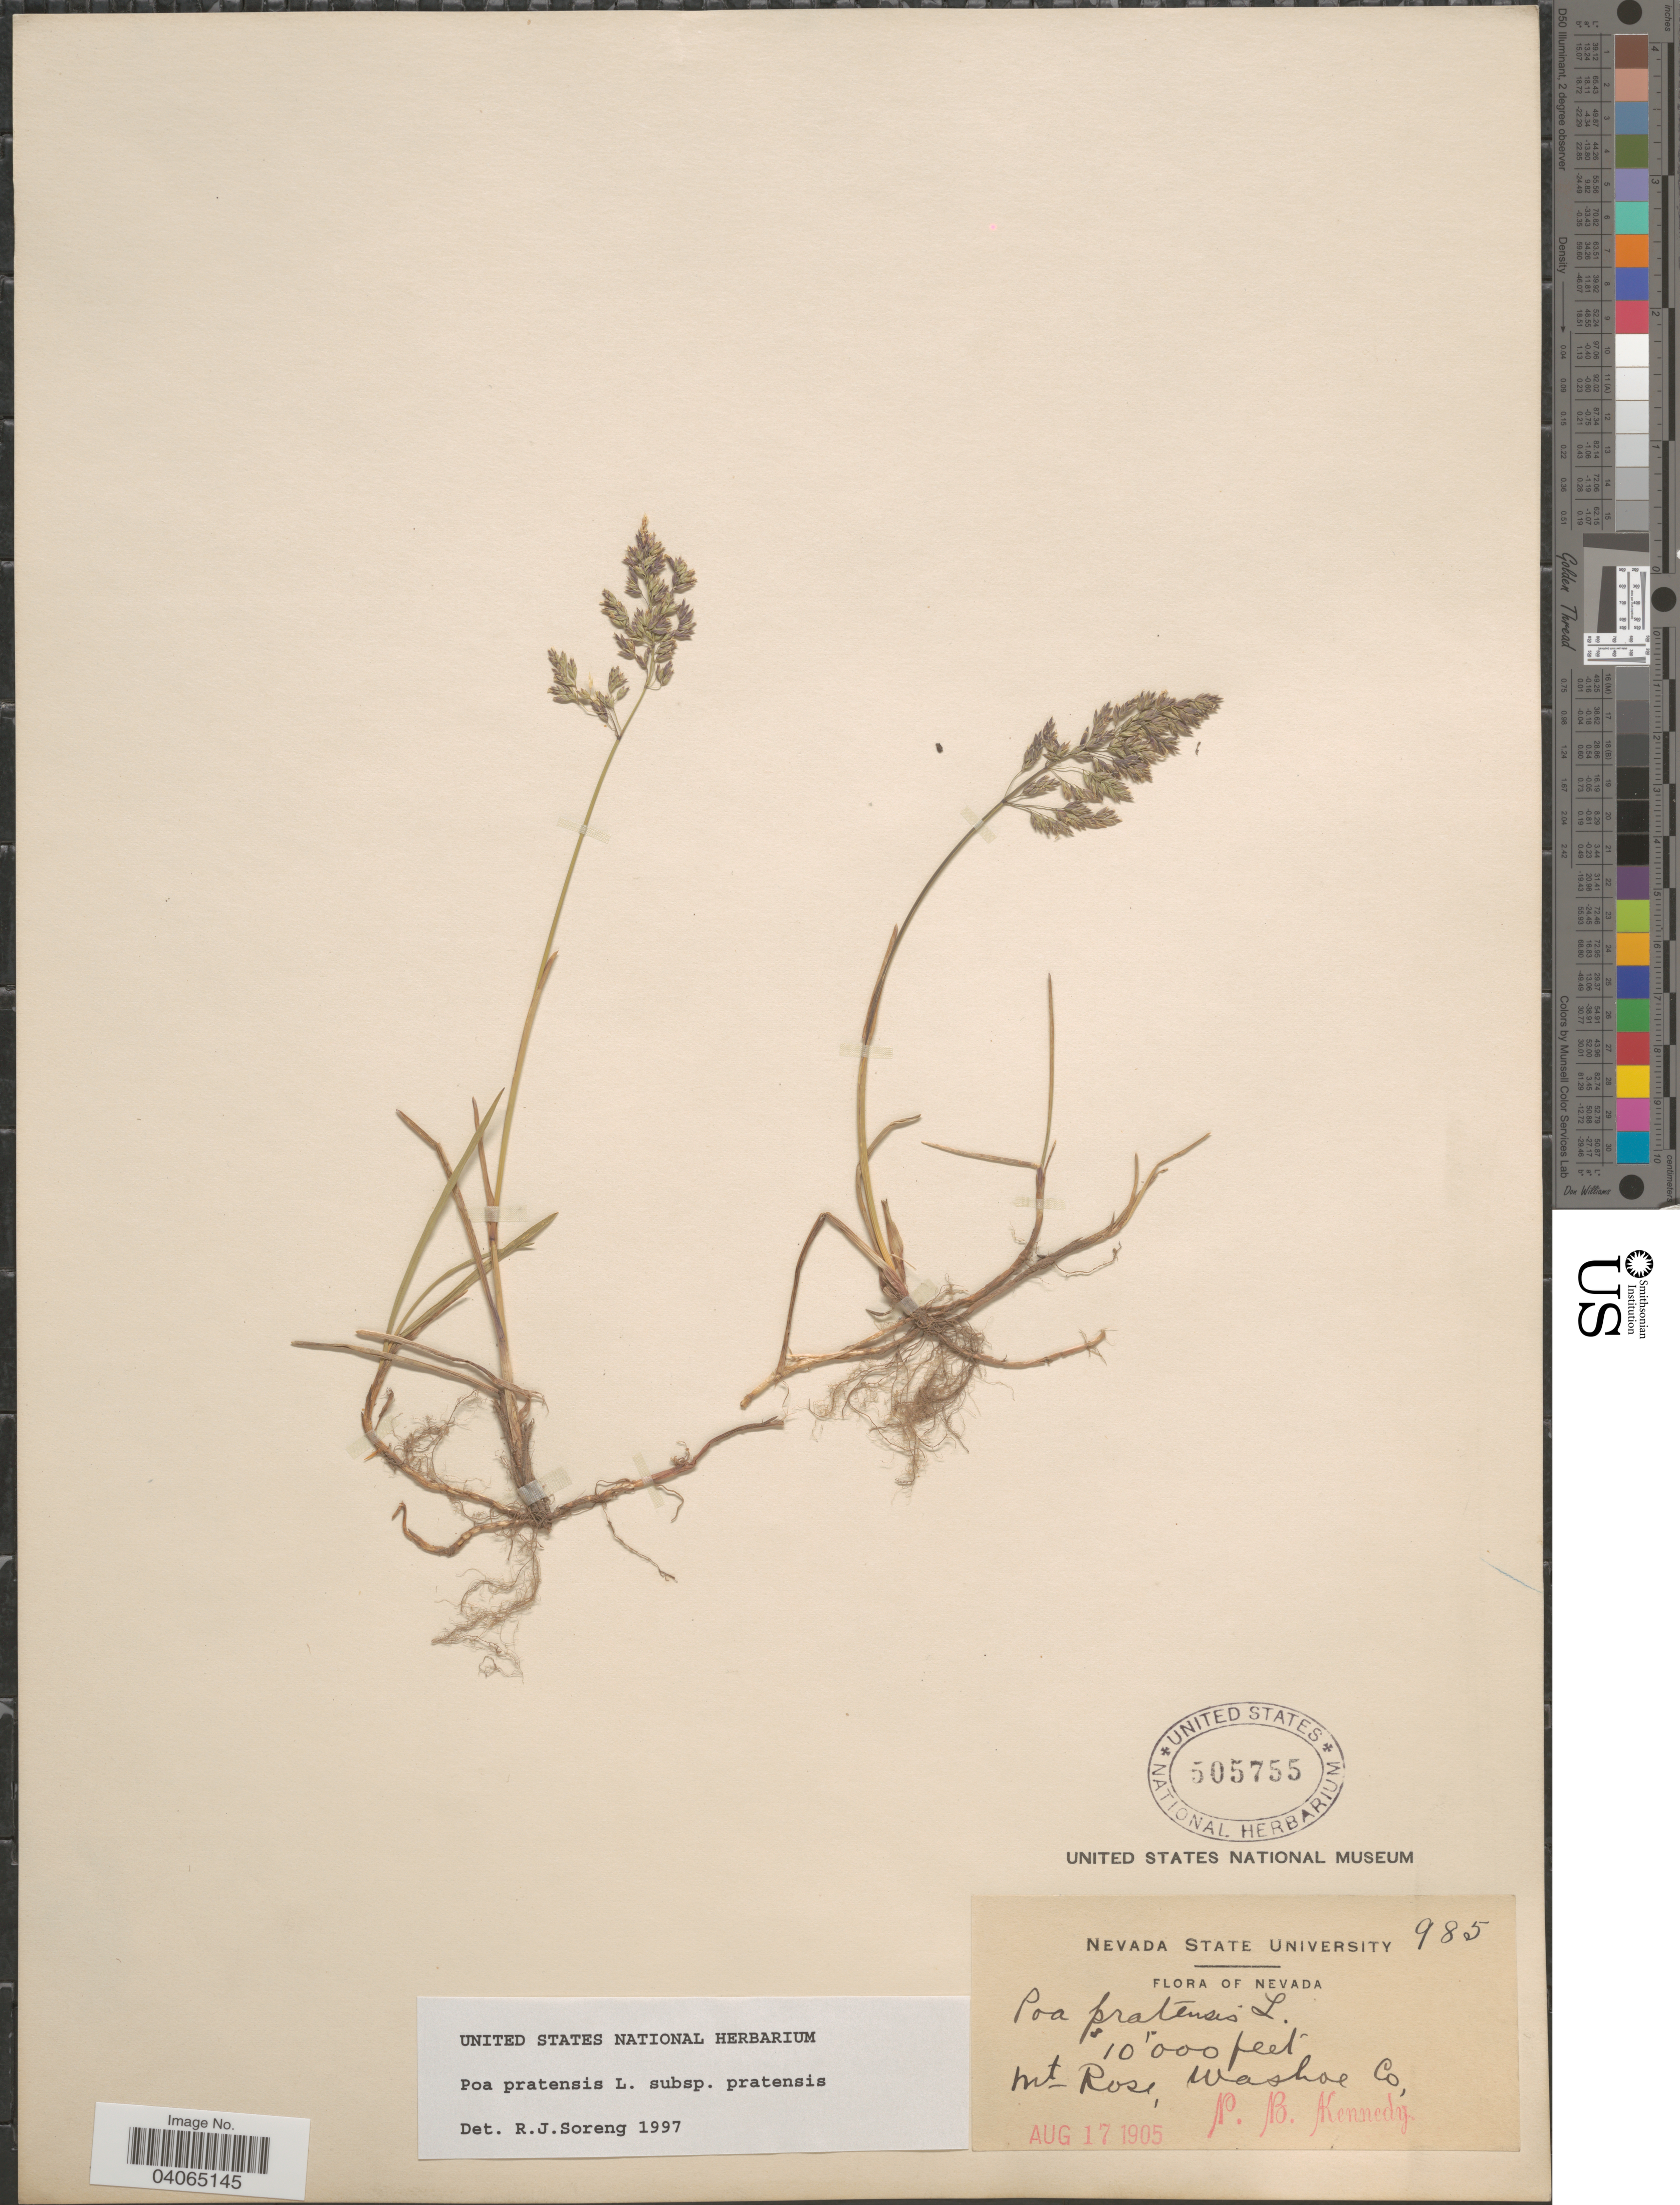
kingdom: Plantae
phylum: Tracheophyta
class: Liliopsida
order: Poales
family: Poaceae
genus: Poa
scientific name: Poa pratensis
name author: L.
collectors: P. B. Kennedy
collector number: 985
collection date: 1905-08-17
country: United States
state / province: Nevada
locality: Mt. Rose, Washoe Co.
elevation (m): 3048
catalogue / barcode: US 505755